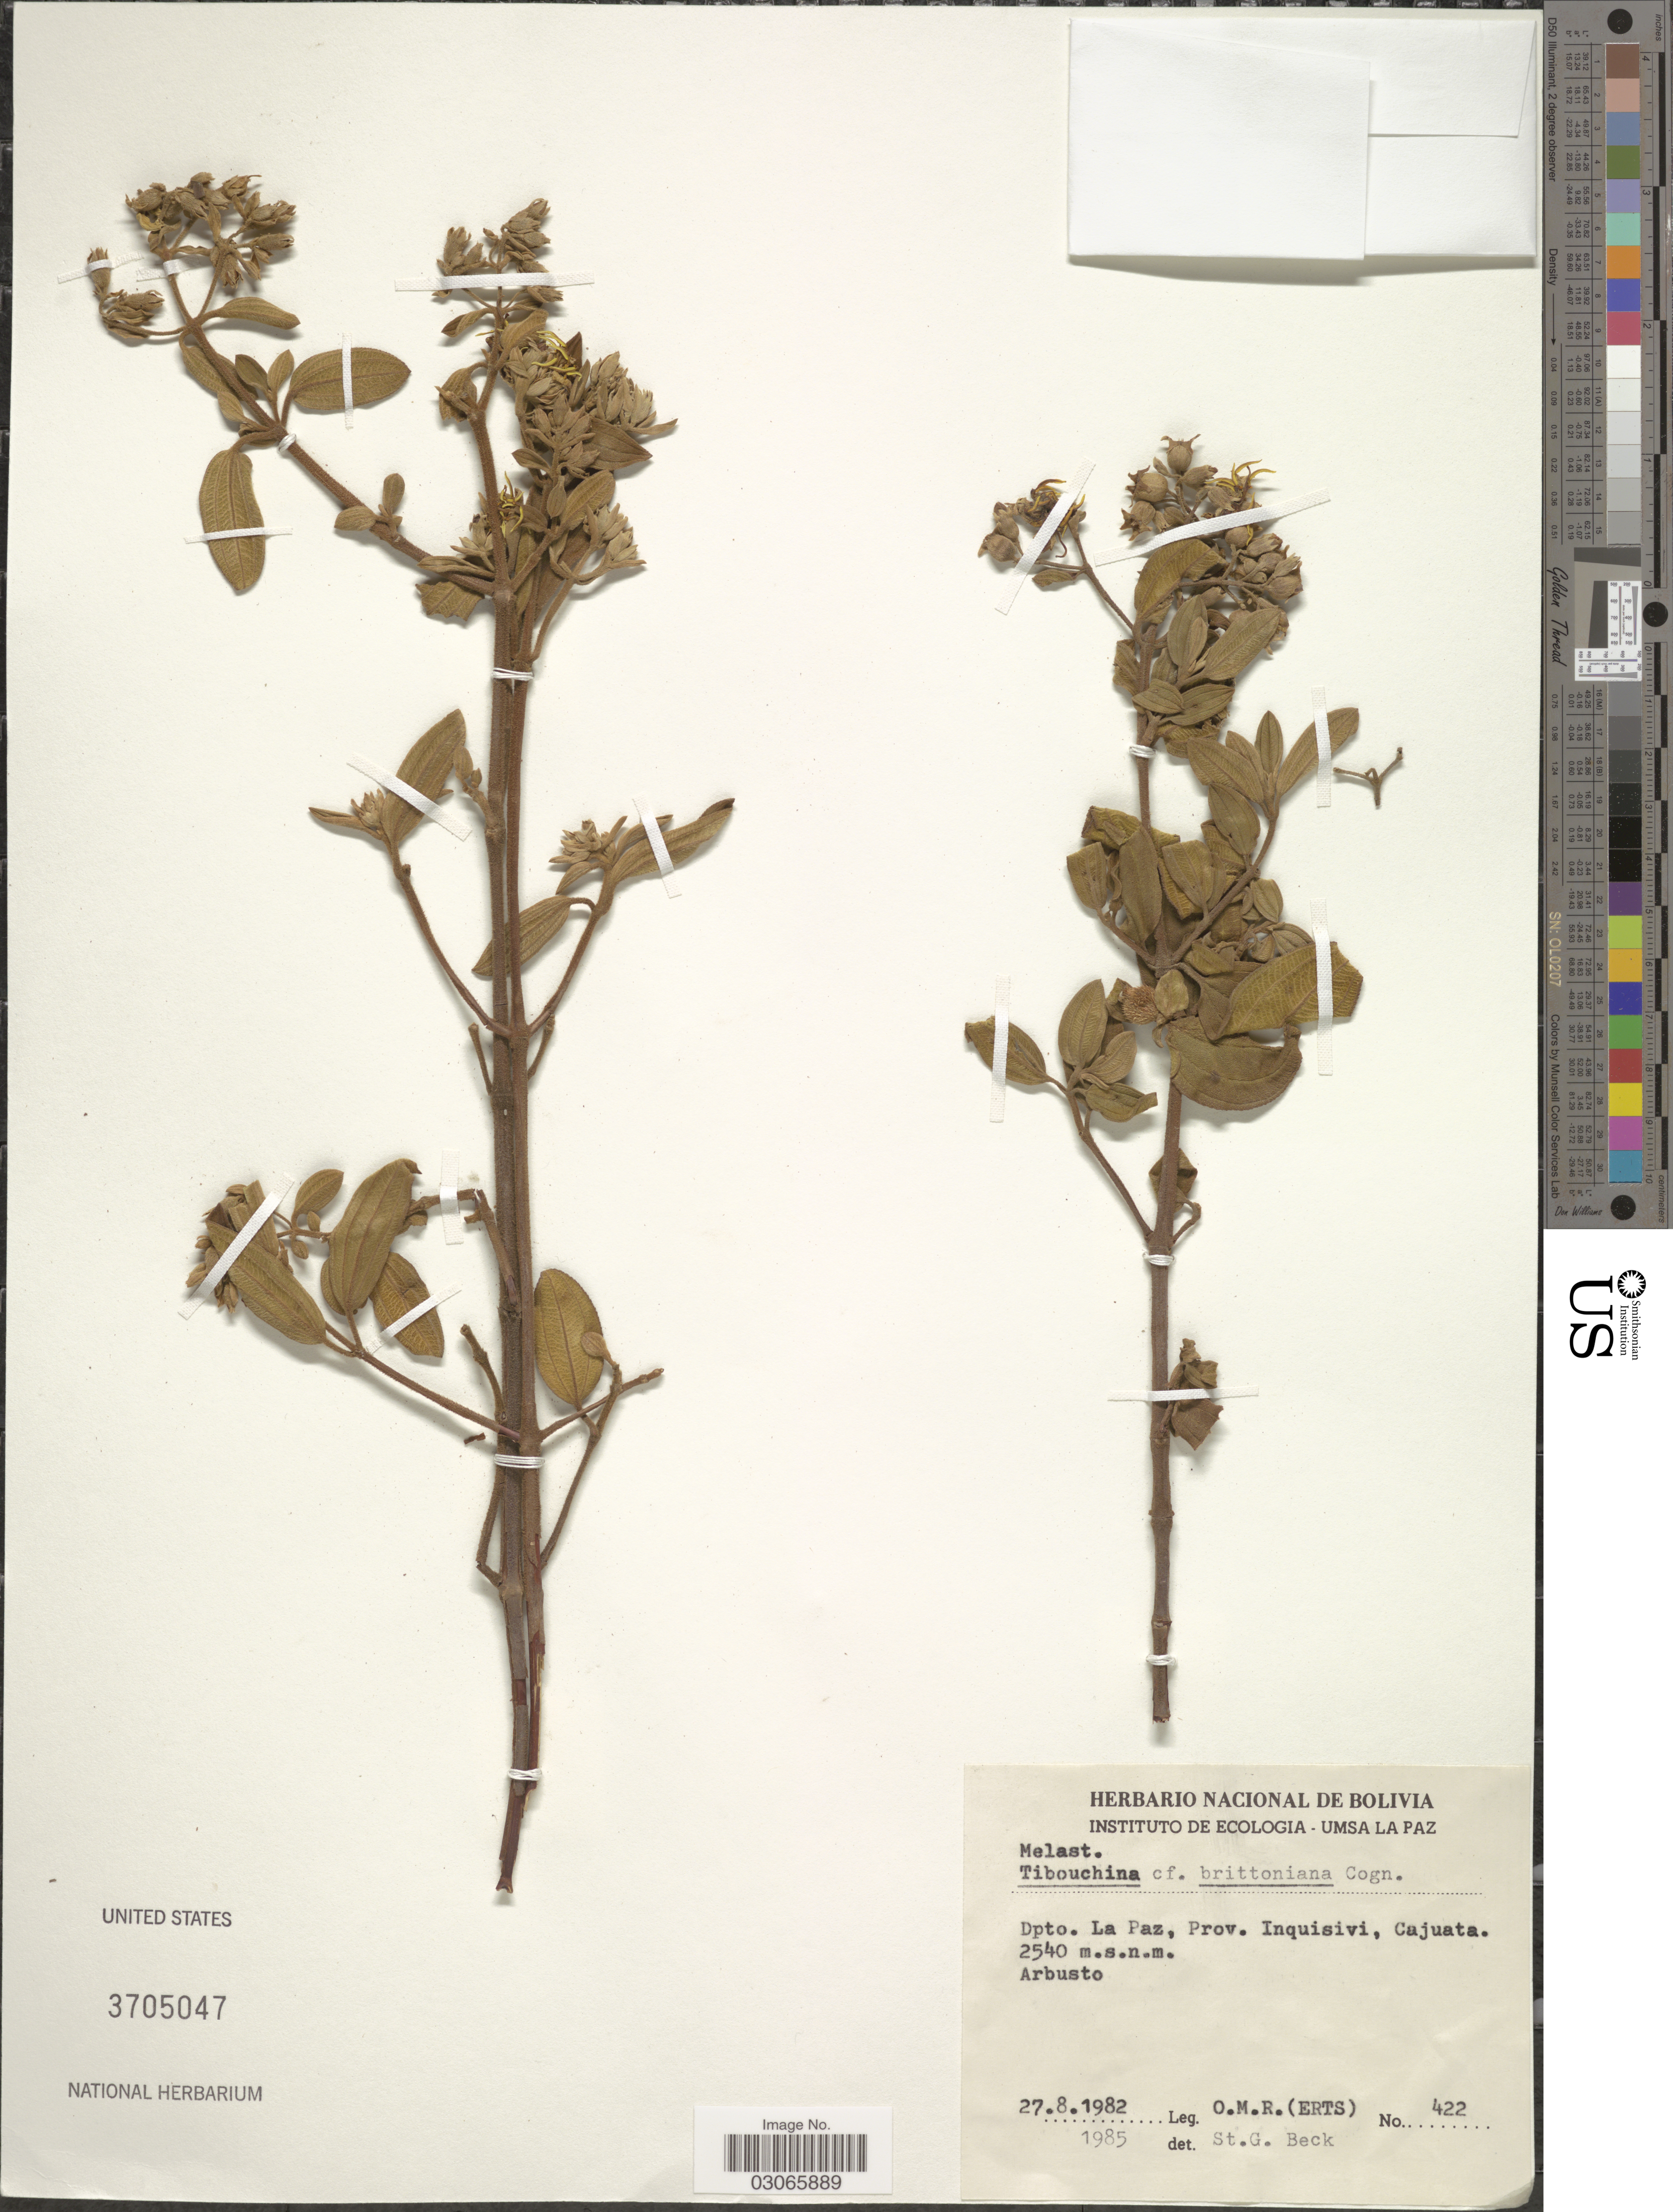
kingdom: Plantae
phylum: Tracheophyta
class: Magnoliopsida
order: Myrtales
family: Melastomataceae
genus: Chaetogastra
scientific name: Chaetogastra brittoniana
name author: (Cogn.) P.J.F. Guim. & Michelang.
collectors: O. Erts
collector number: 422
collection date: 1982-08-27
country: Bolivia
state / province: La Paz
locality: Dpto. La Paz, Prov. Inquisivi, Cajuata.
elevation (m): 2540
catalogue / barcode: US 3705047